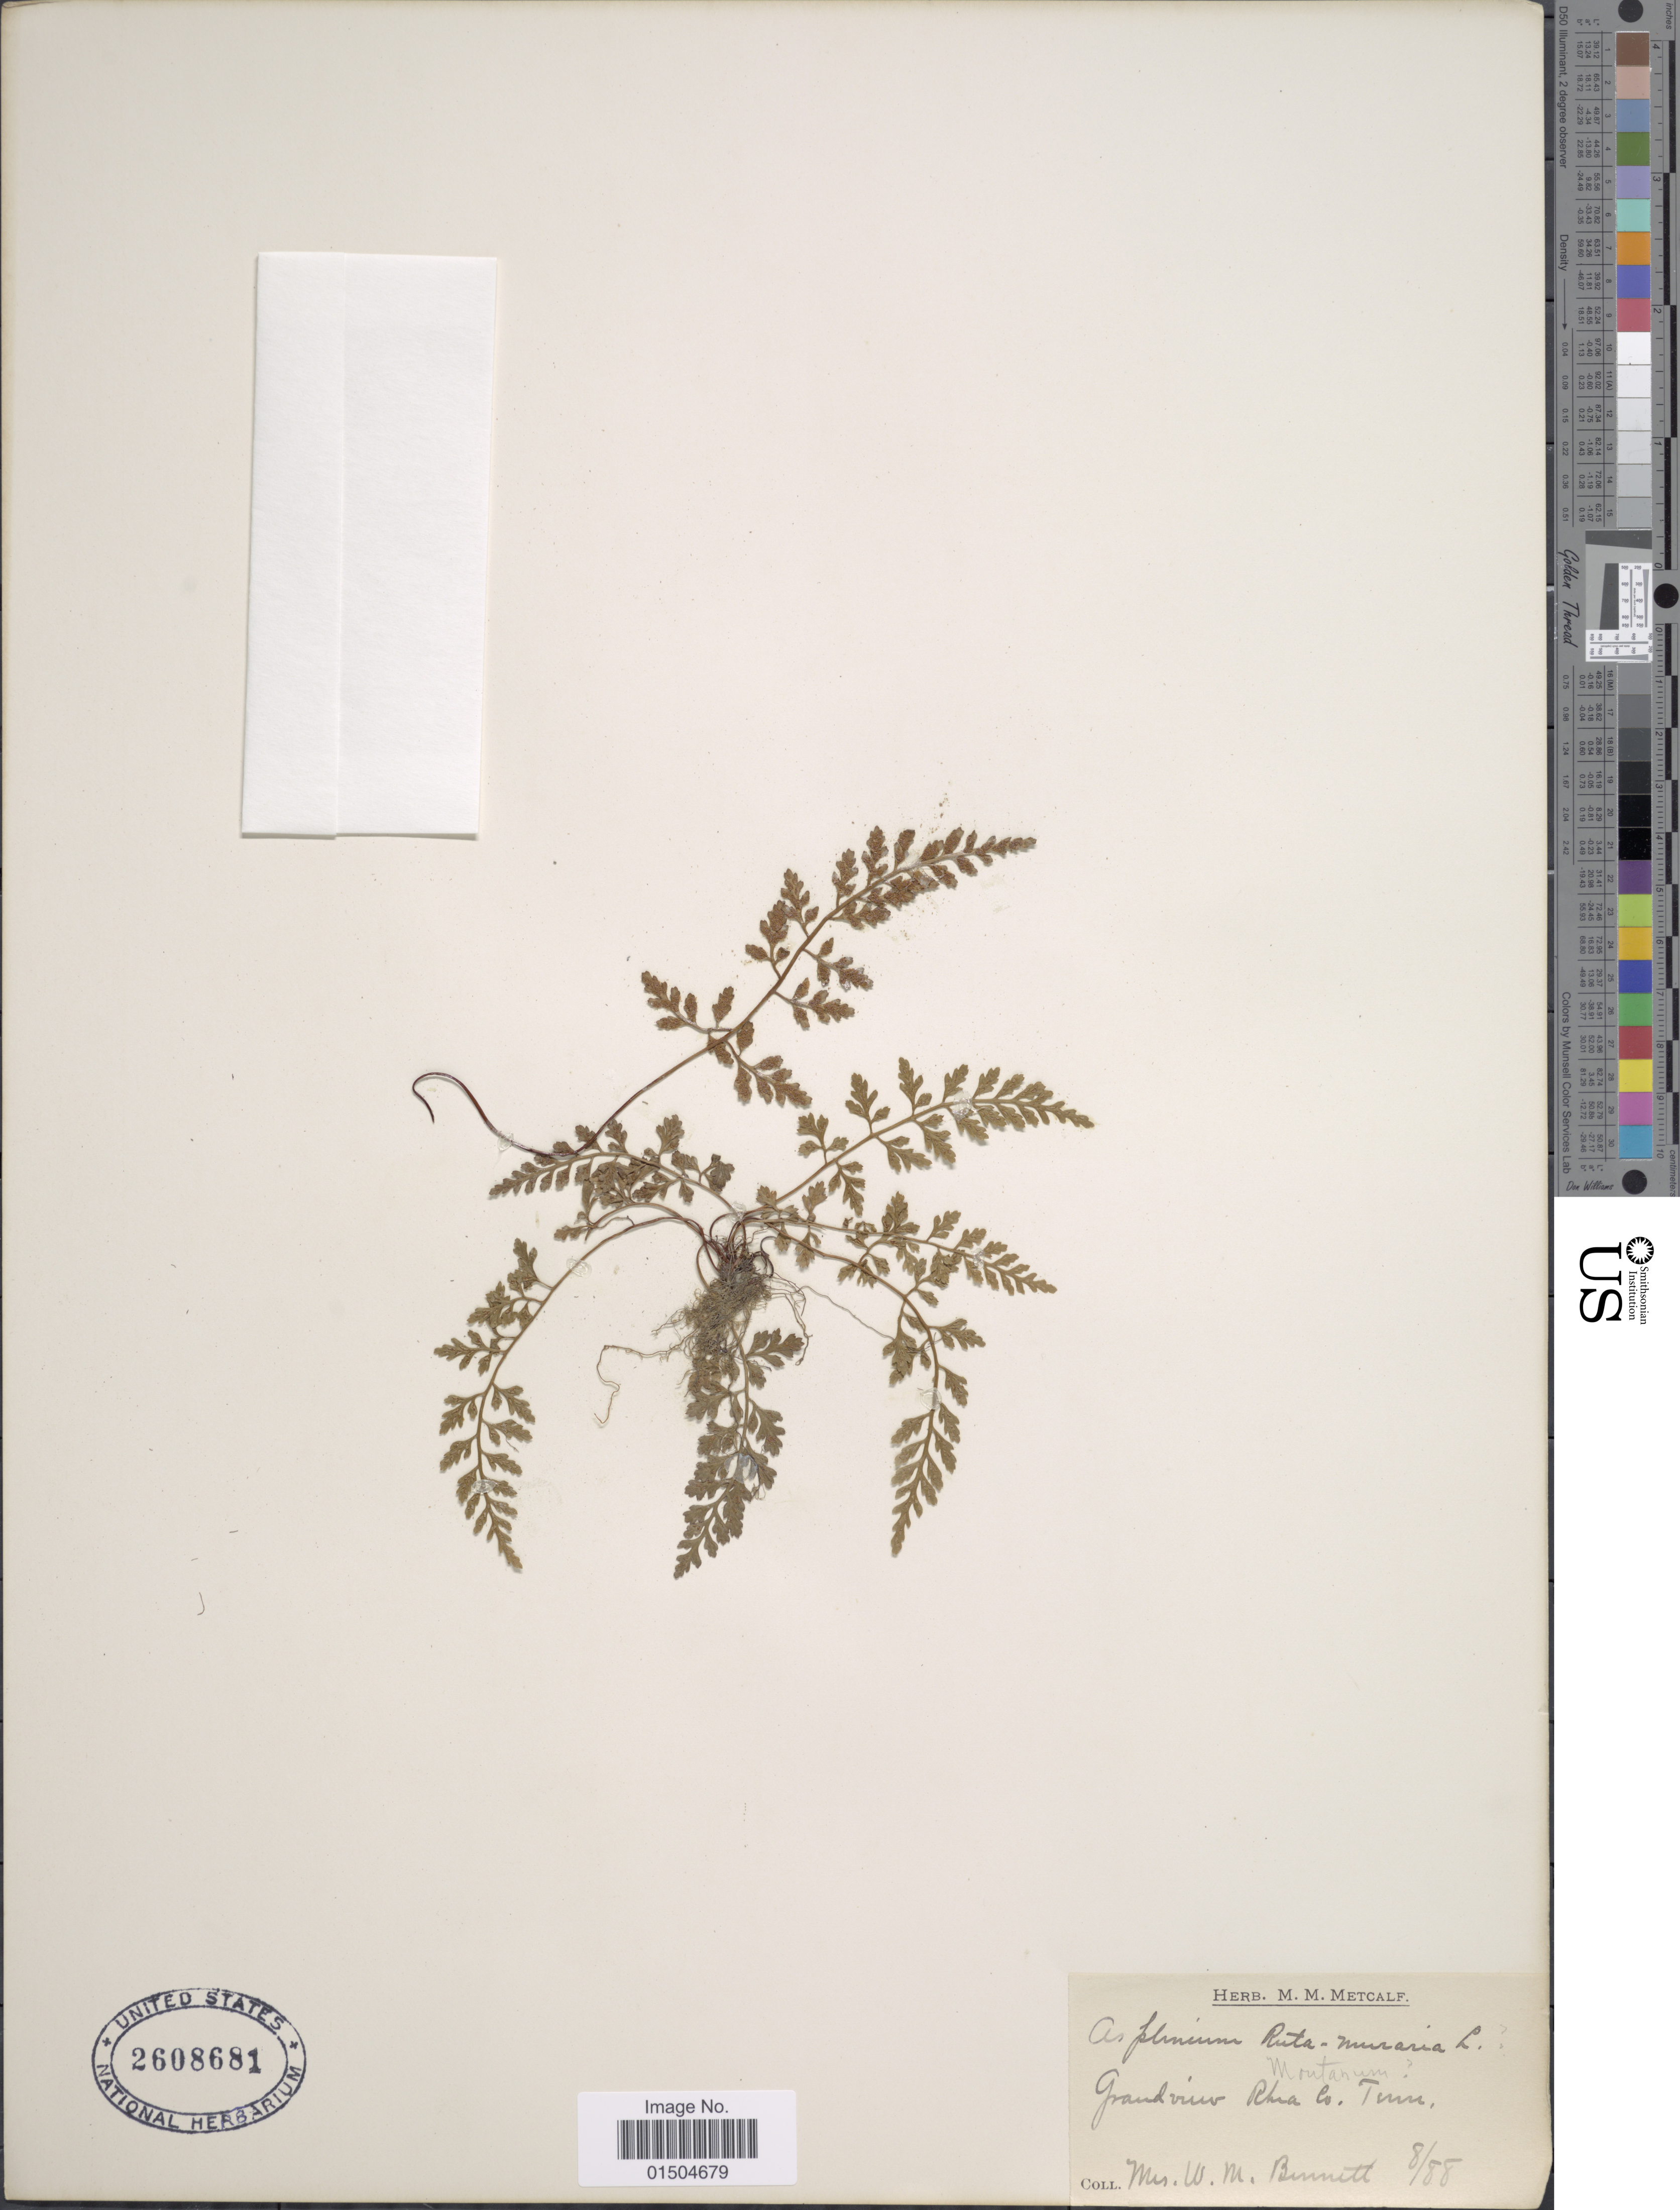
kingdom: Plantae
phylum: Tracheophyta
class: Polypodiopsida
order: Polypodiales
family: Aspleniaceae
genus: Asplenium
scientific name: Asplenium ruta-muraria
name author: L.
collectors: W. Bennett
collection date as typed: Transcribed d/m/y: /8/88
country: United States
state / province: Tennessee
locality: Grandview Rhea Co.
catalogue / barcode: US 2608681